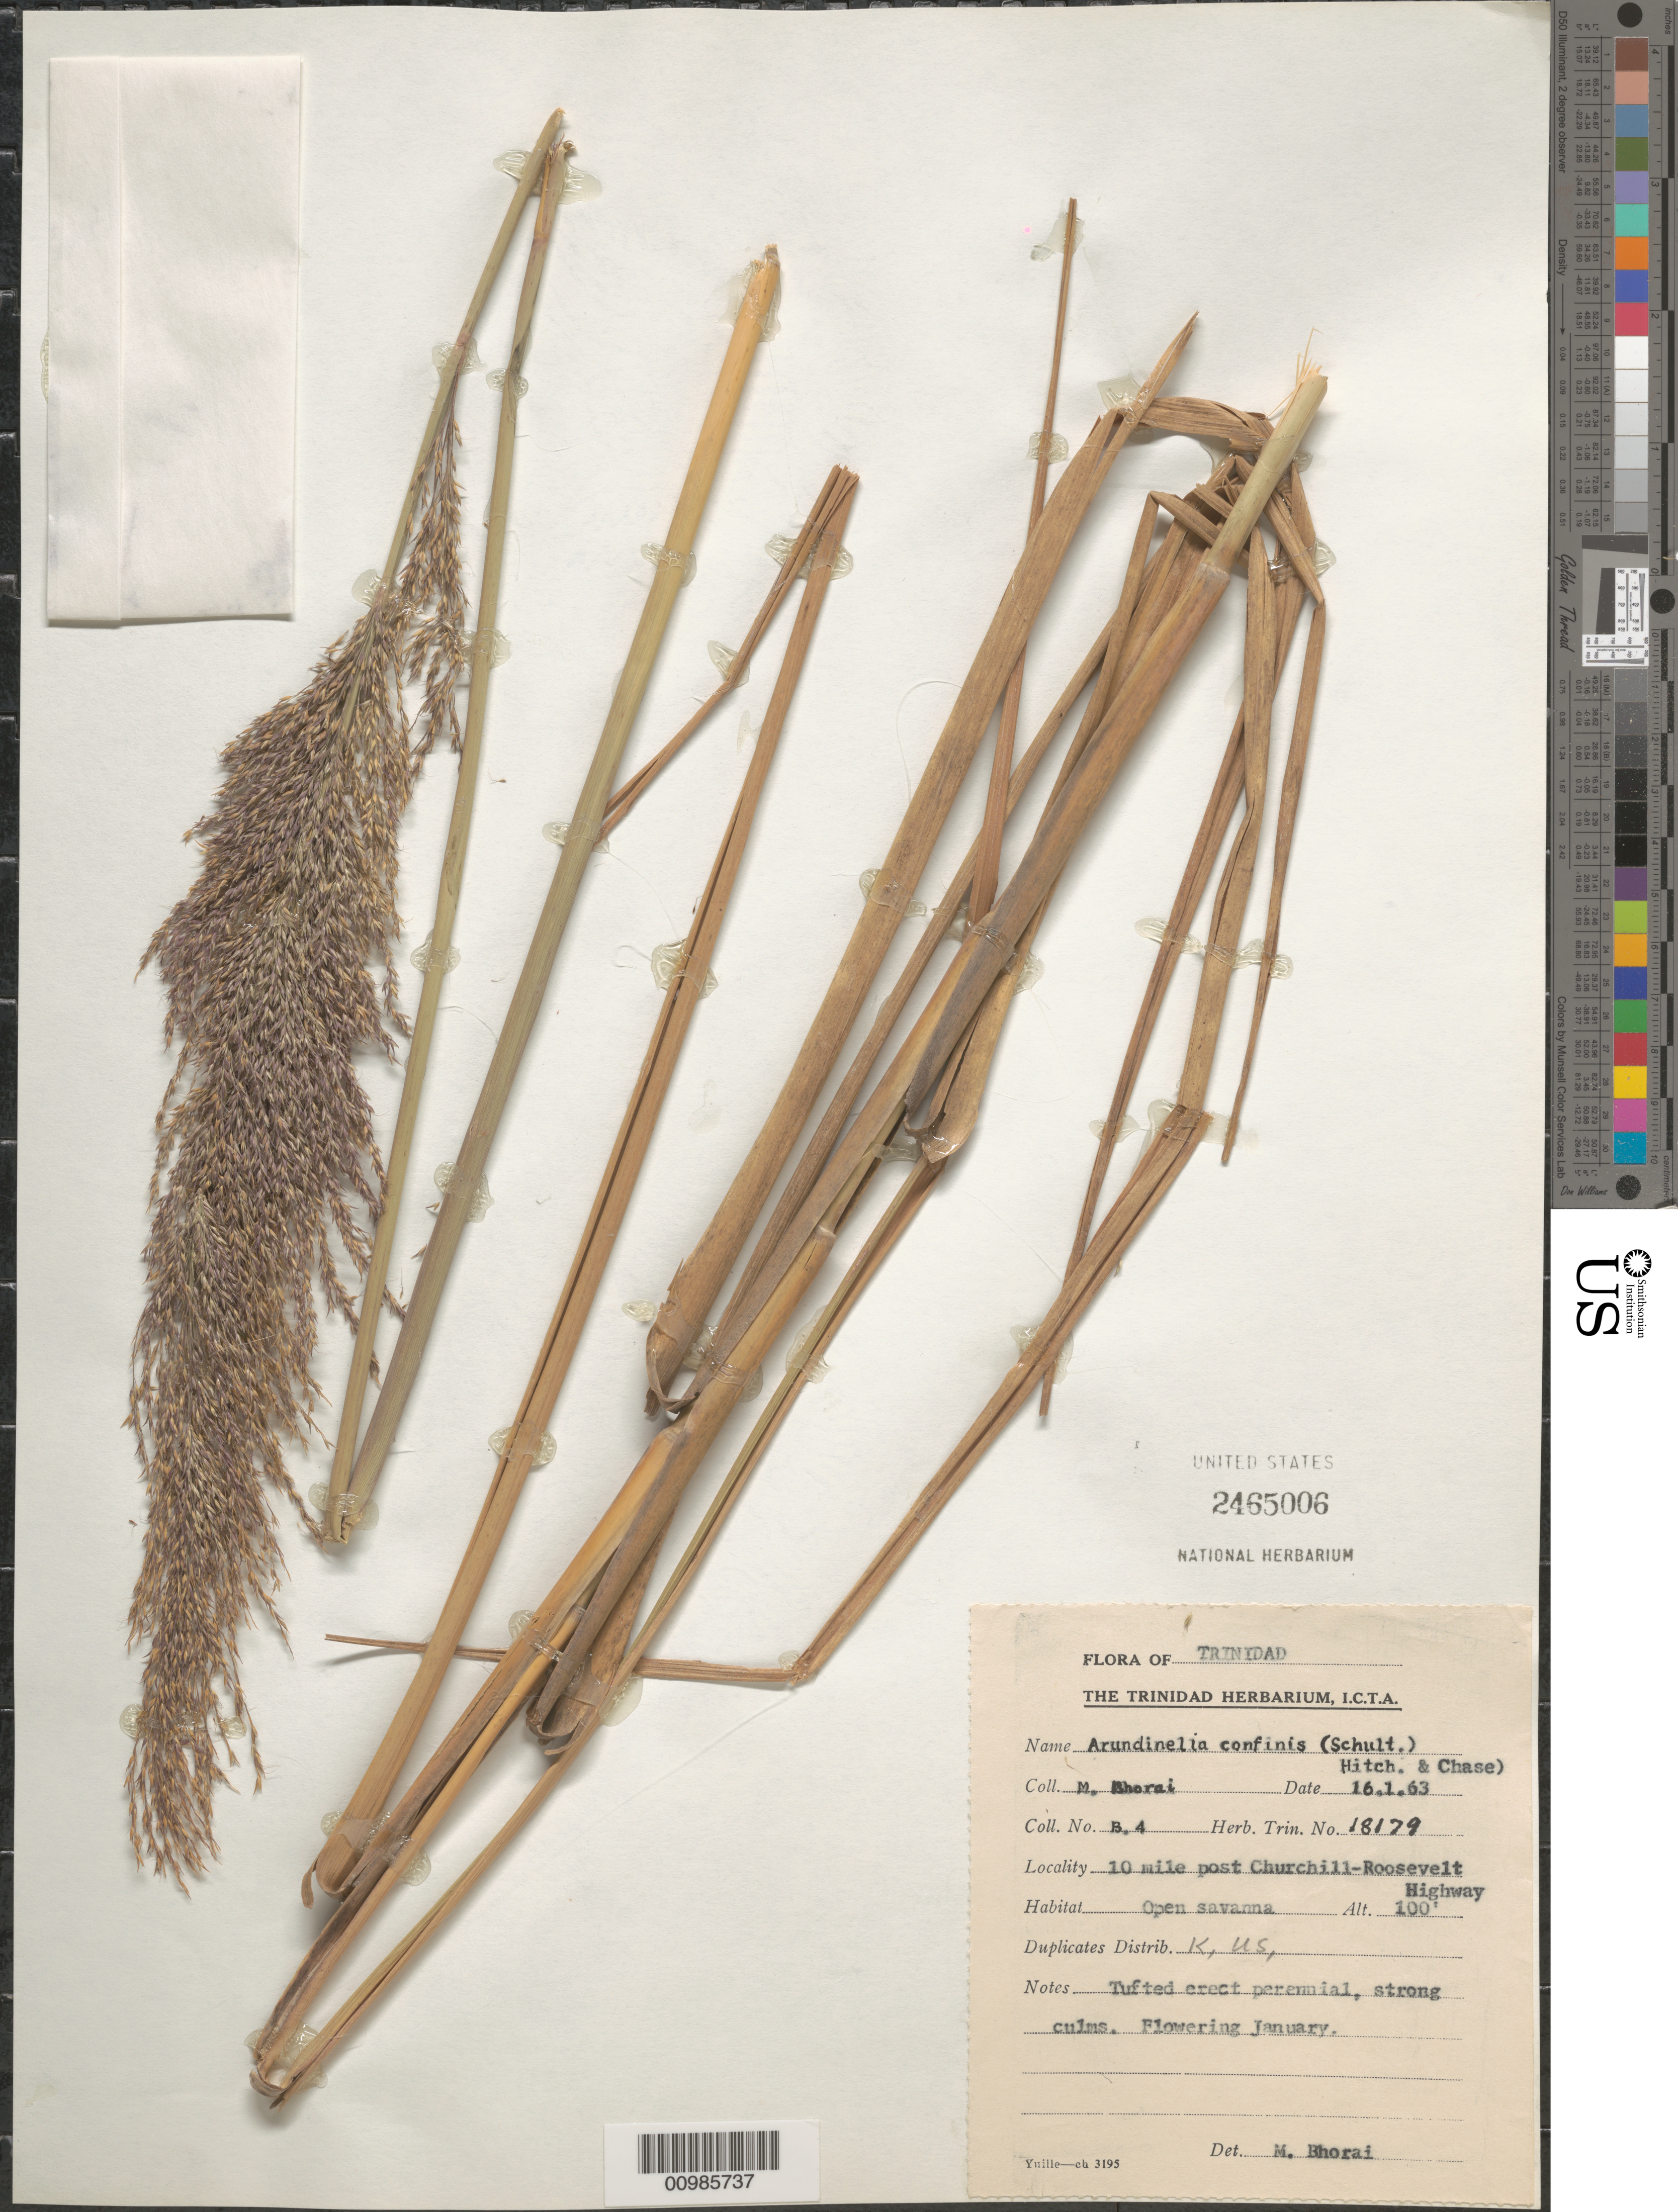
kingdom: Plantae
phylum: Tracheophyta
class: Liliopsida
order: Poales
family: Poaceae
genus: Arundinella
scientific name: Arundinella hispida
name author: (Humb. & Bonpl. ex Willd.) Kuntze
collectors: M. Bhorai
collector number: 18179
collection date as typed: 16 Jan 1963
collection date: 1963-01-16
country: Trinidad and Tobago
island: Trinidad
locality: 10 mile post Churchill-Roosevelt Highway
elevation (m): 30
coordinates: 0 N, 0 E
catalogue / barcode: US 2465006